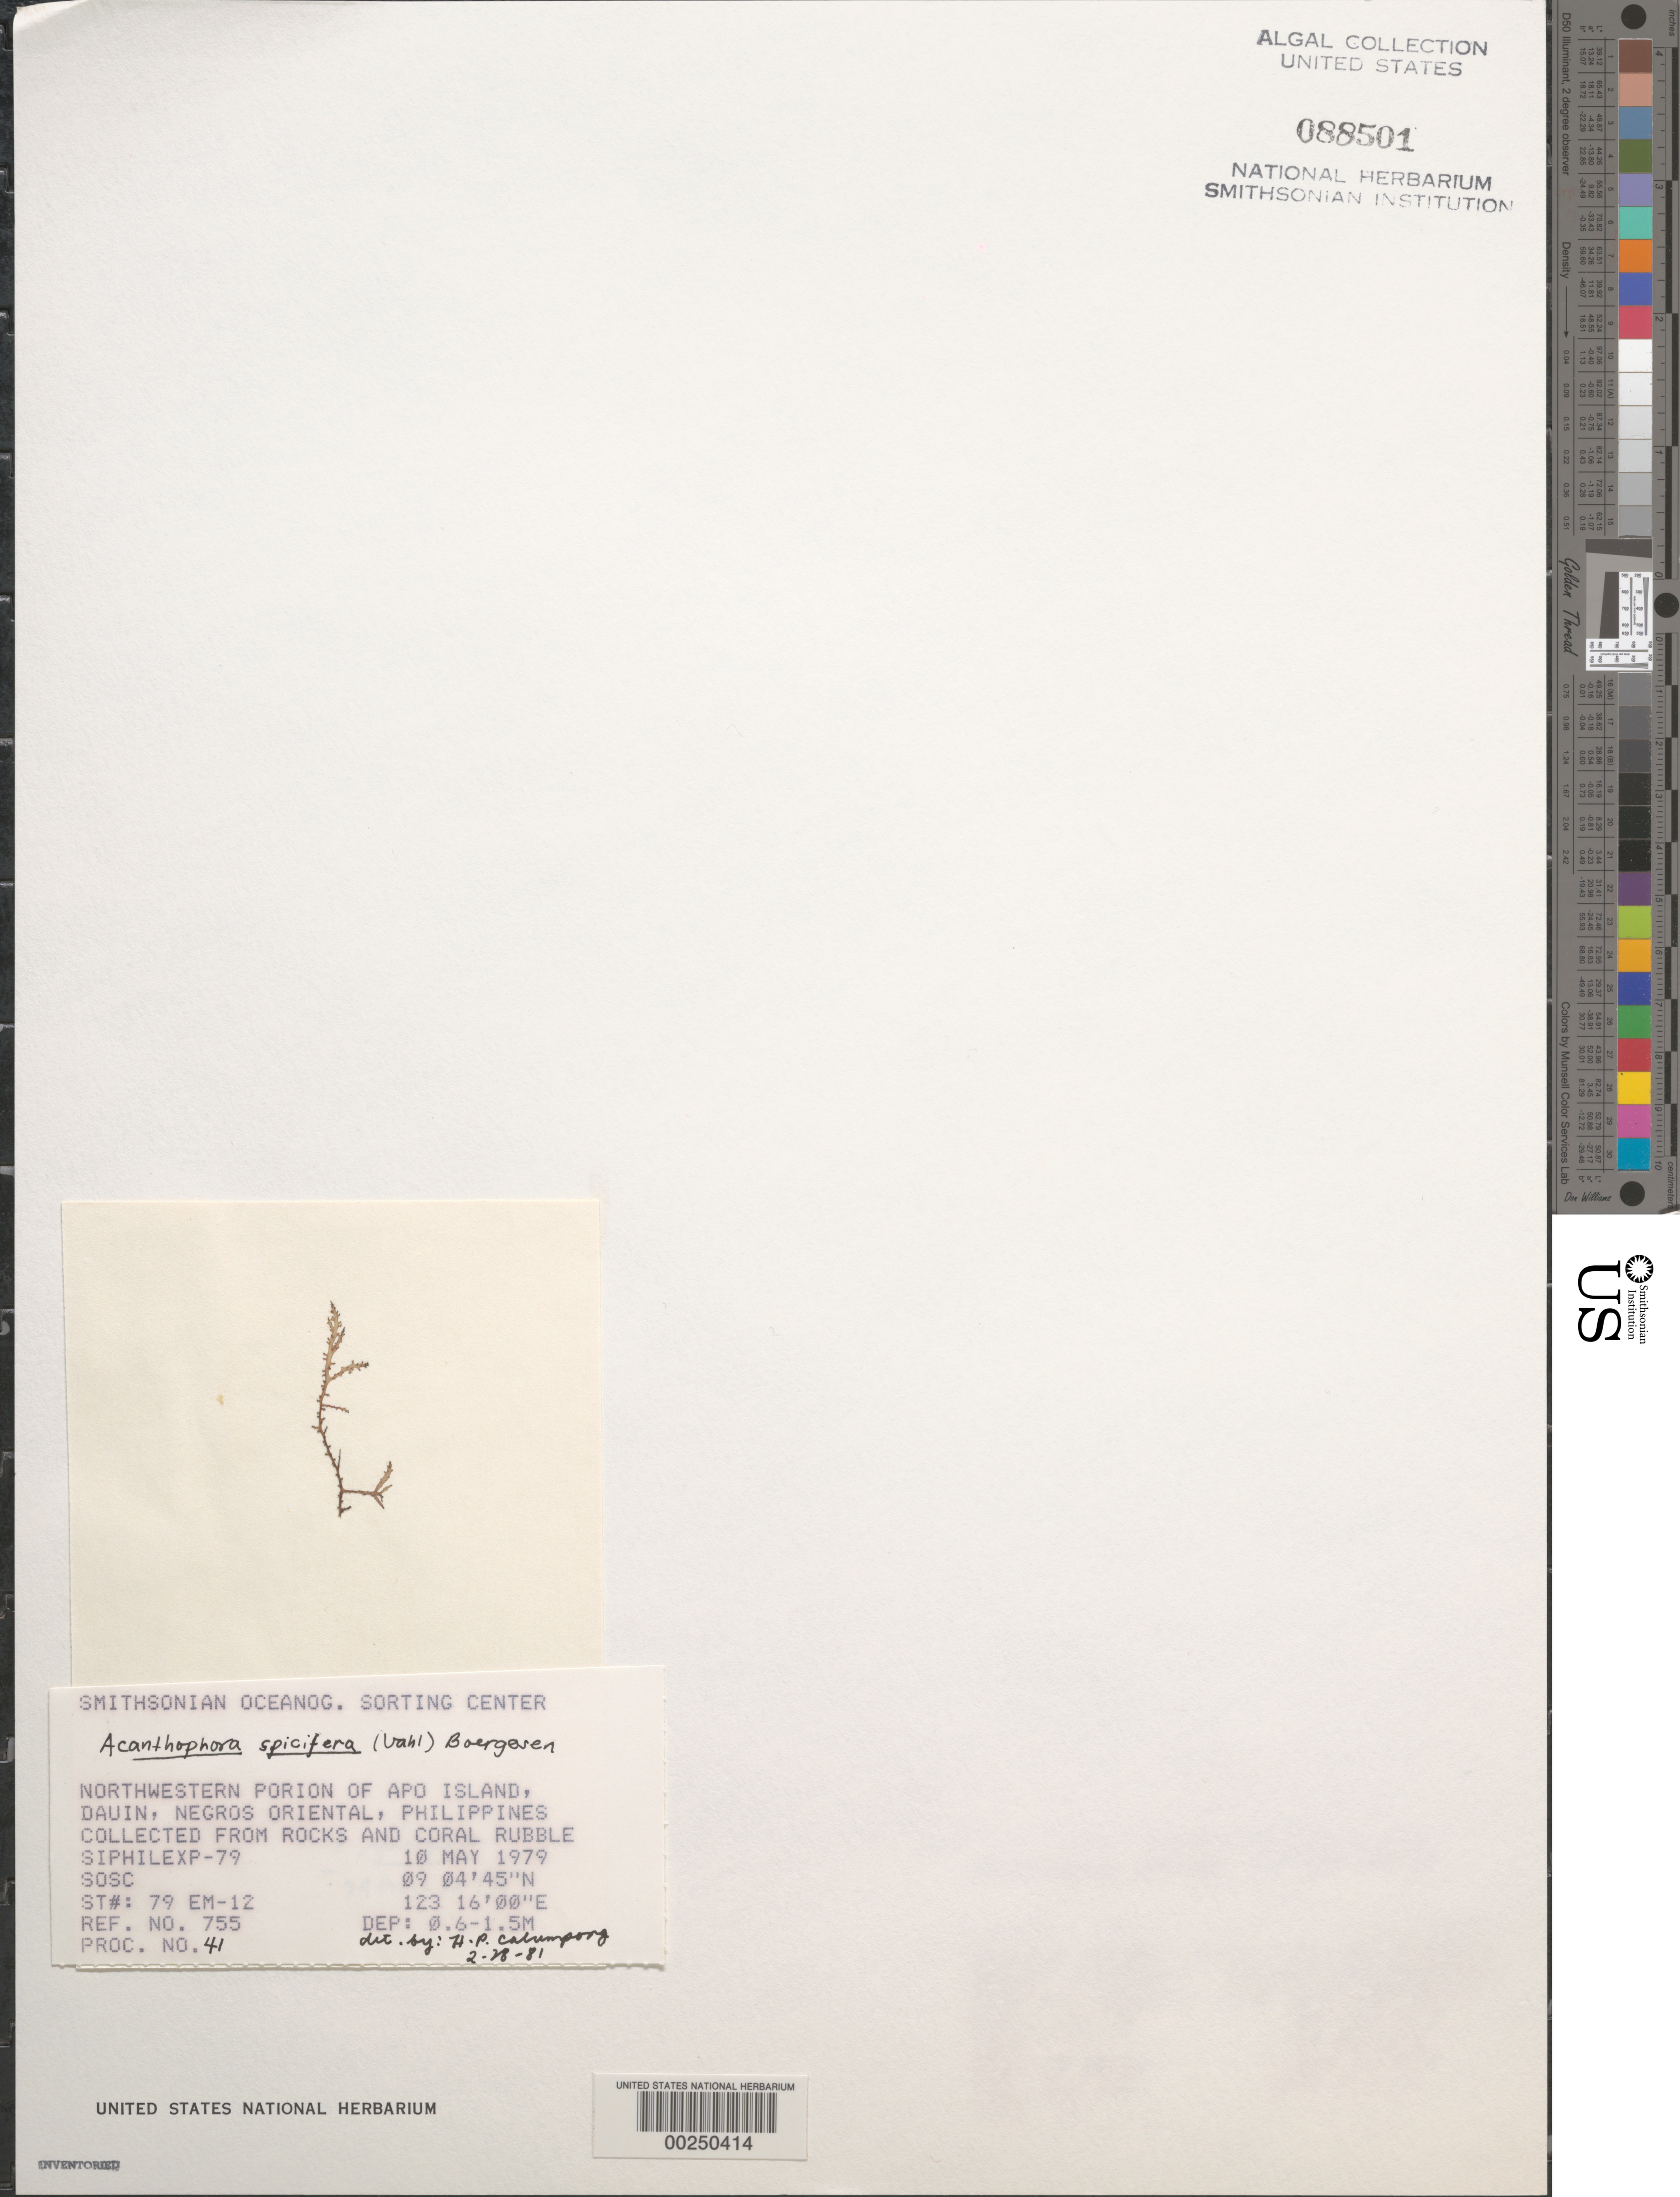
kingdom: Plantae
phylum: Rhodophyta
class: Florideophyceae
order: Ceramiales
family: Rhodomelaceae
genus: Acanthophora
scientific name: Acanthophora spicifera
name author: (Vahl) Børgesen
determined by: Calumpong, H. P.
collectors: SOSC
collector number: Station 79 Em-12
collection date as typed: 10 May 1979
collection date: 1979-05-10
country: Philippines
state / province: Central Visayas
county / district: Negros Oriental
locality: Apo island, dauin, negros oriental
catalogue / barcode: US 88501